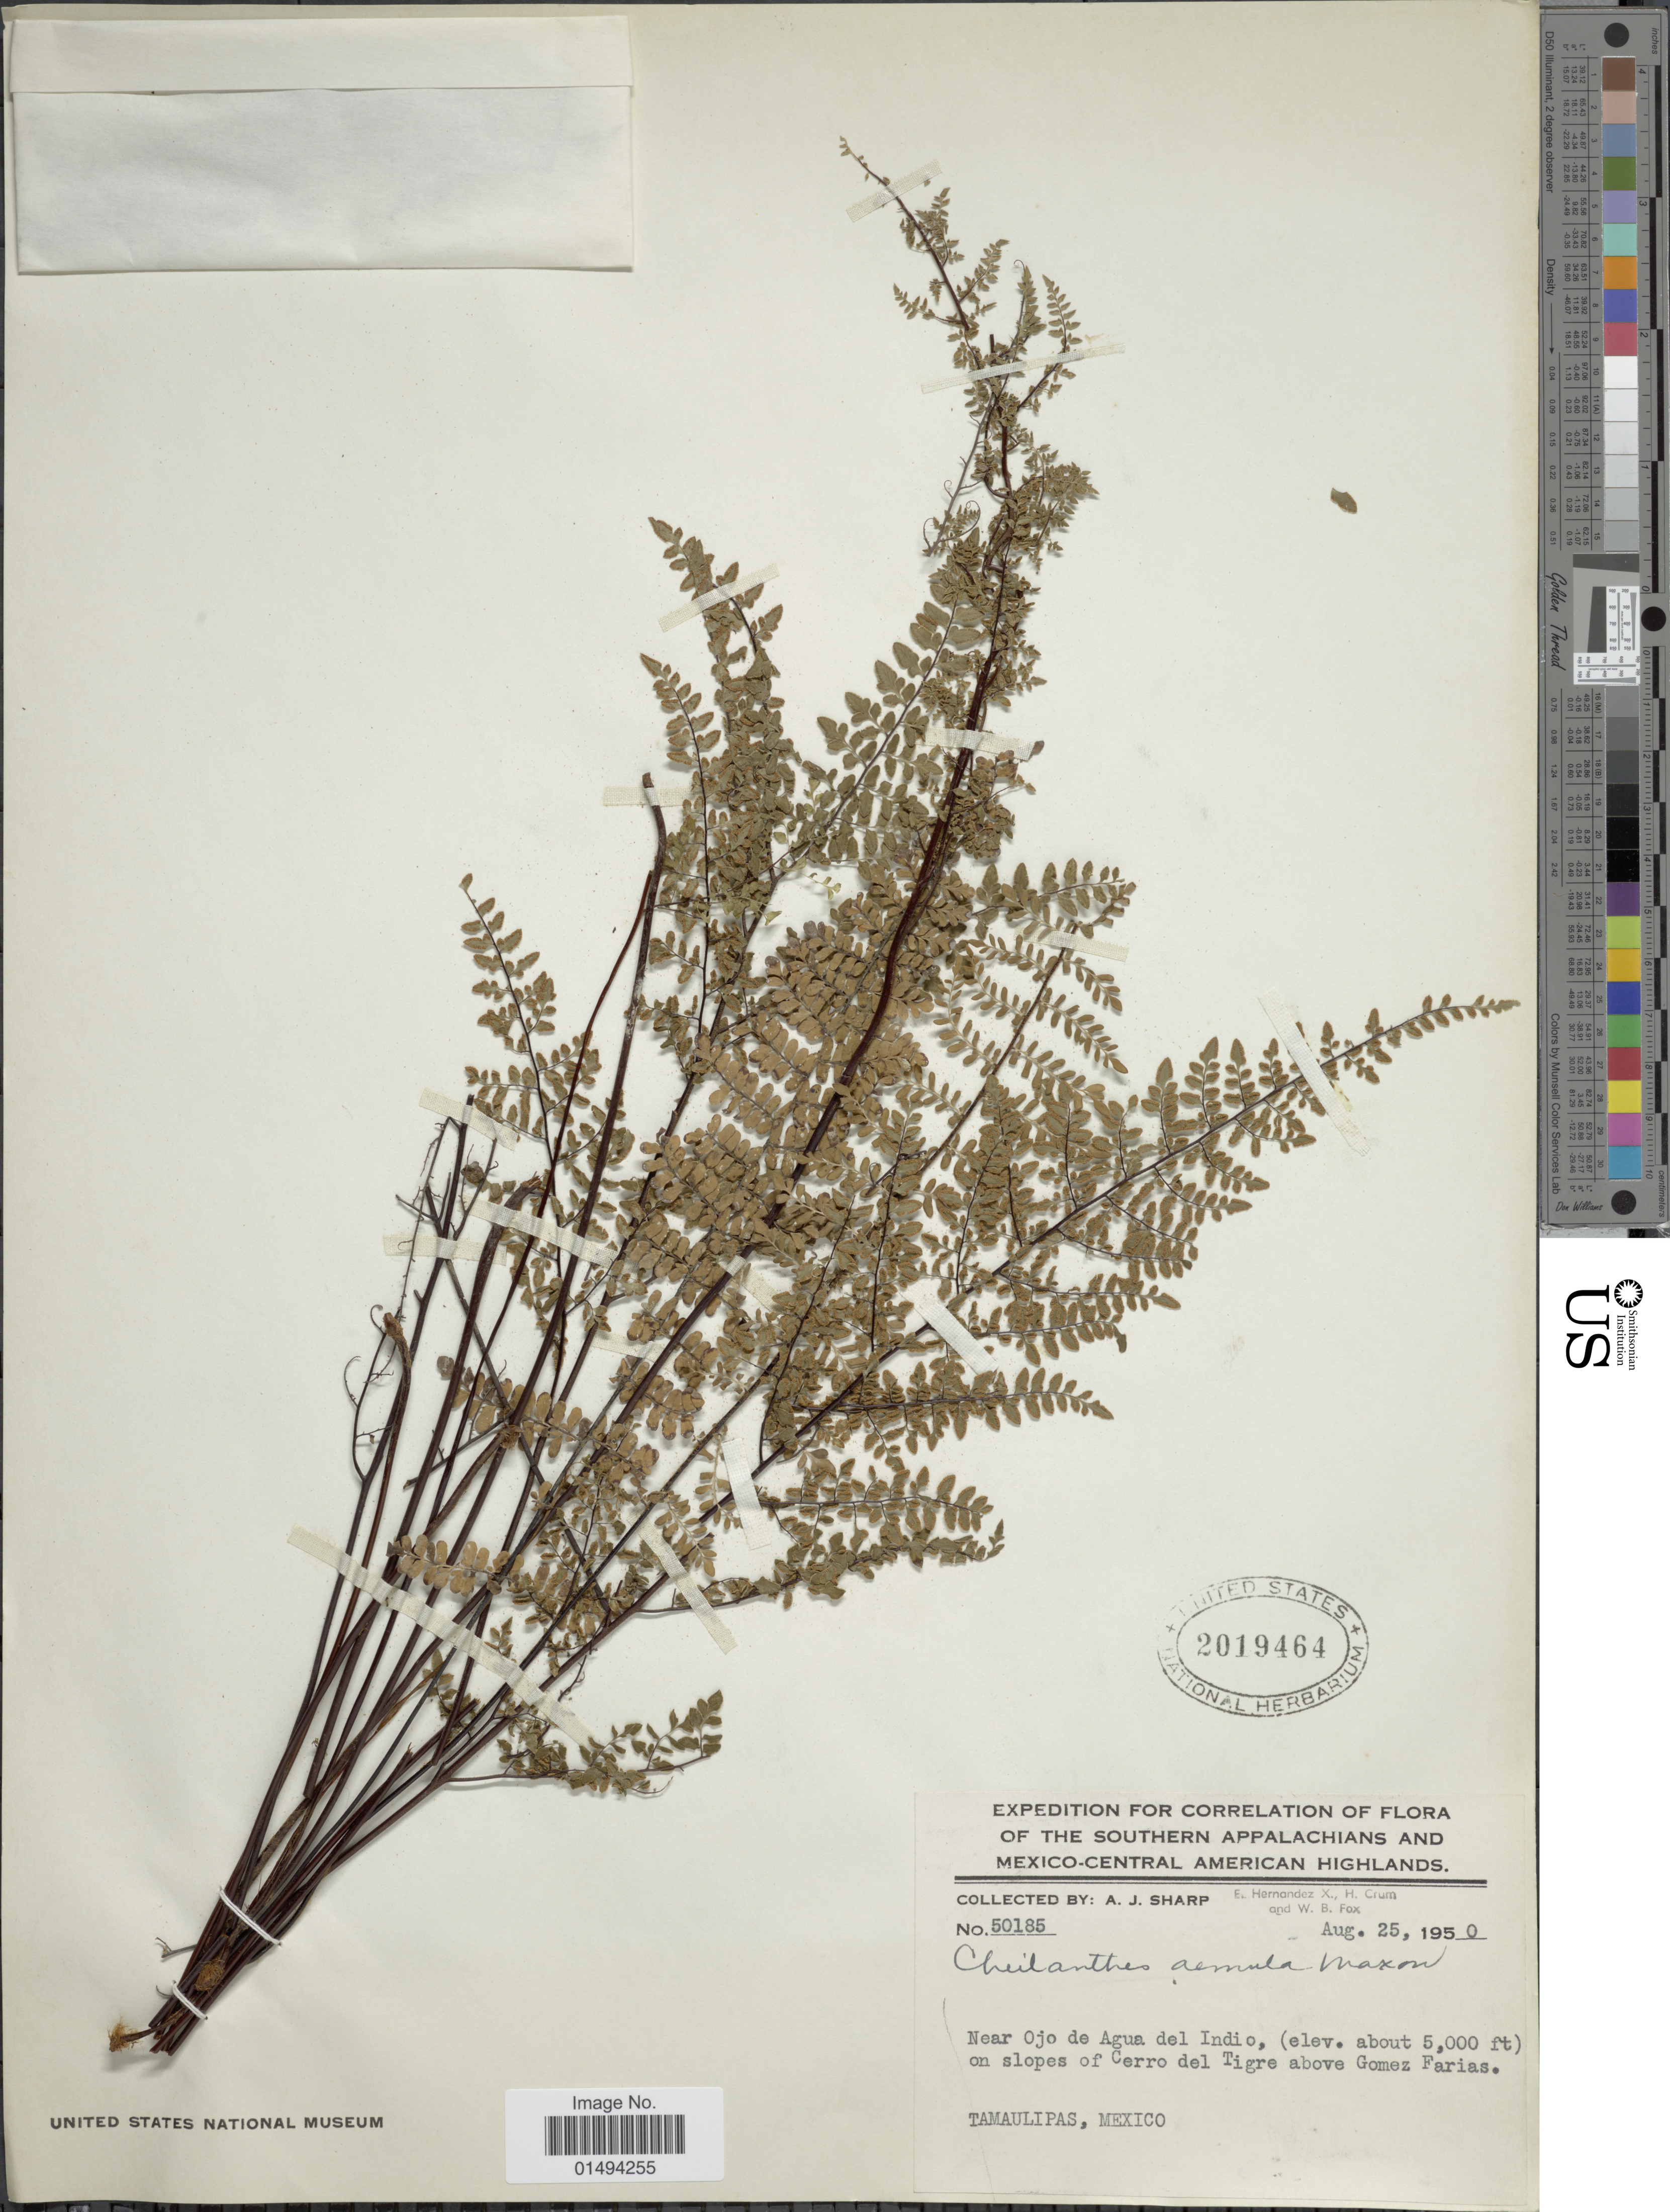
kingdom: Plantae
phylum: Tracheophyta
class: Polypodiopsida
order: Polypodiales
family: Pteridaceae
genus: Myriopteris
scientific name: Myriopteris aemula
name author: (Maxon) Grusz & Windham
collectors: A. J. Sharp, E. Hernandez X., H. A. Crum & W. B. Fox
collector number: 50185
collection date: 1950-08-25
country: Mexico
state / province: Tamaulipas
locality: The Southern Appalachians and Mexico-Central American Highlands, Near Ojo de Agua del Indio, on slopes of Cerro del Tigre above Gomez Farias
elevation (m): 1524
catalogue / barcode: US 2019464